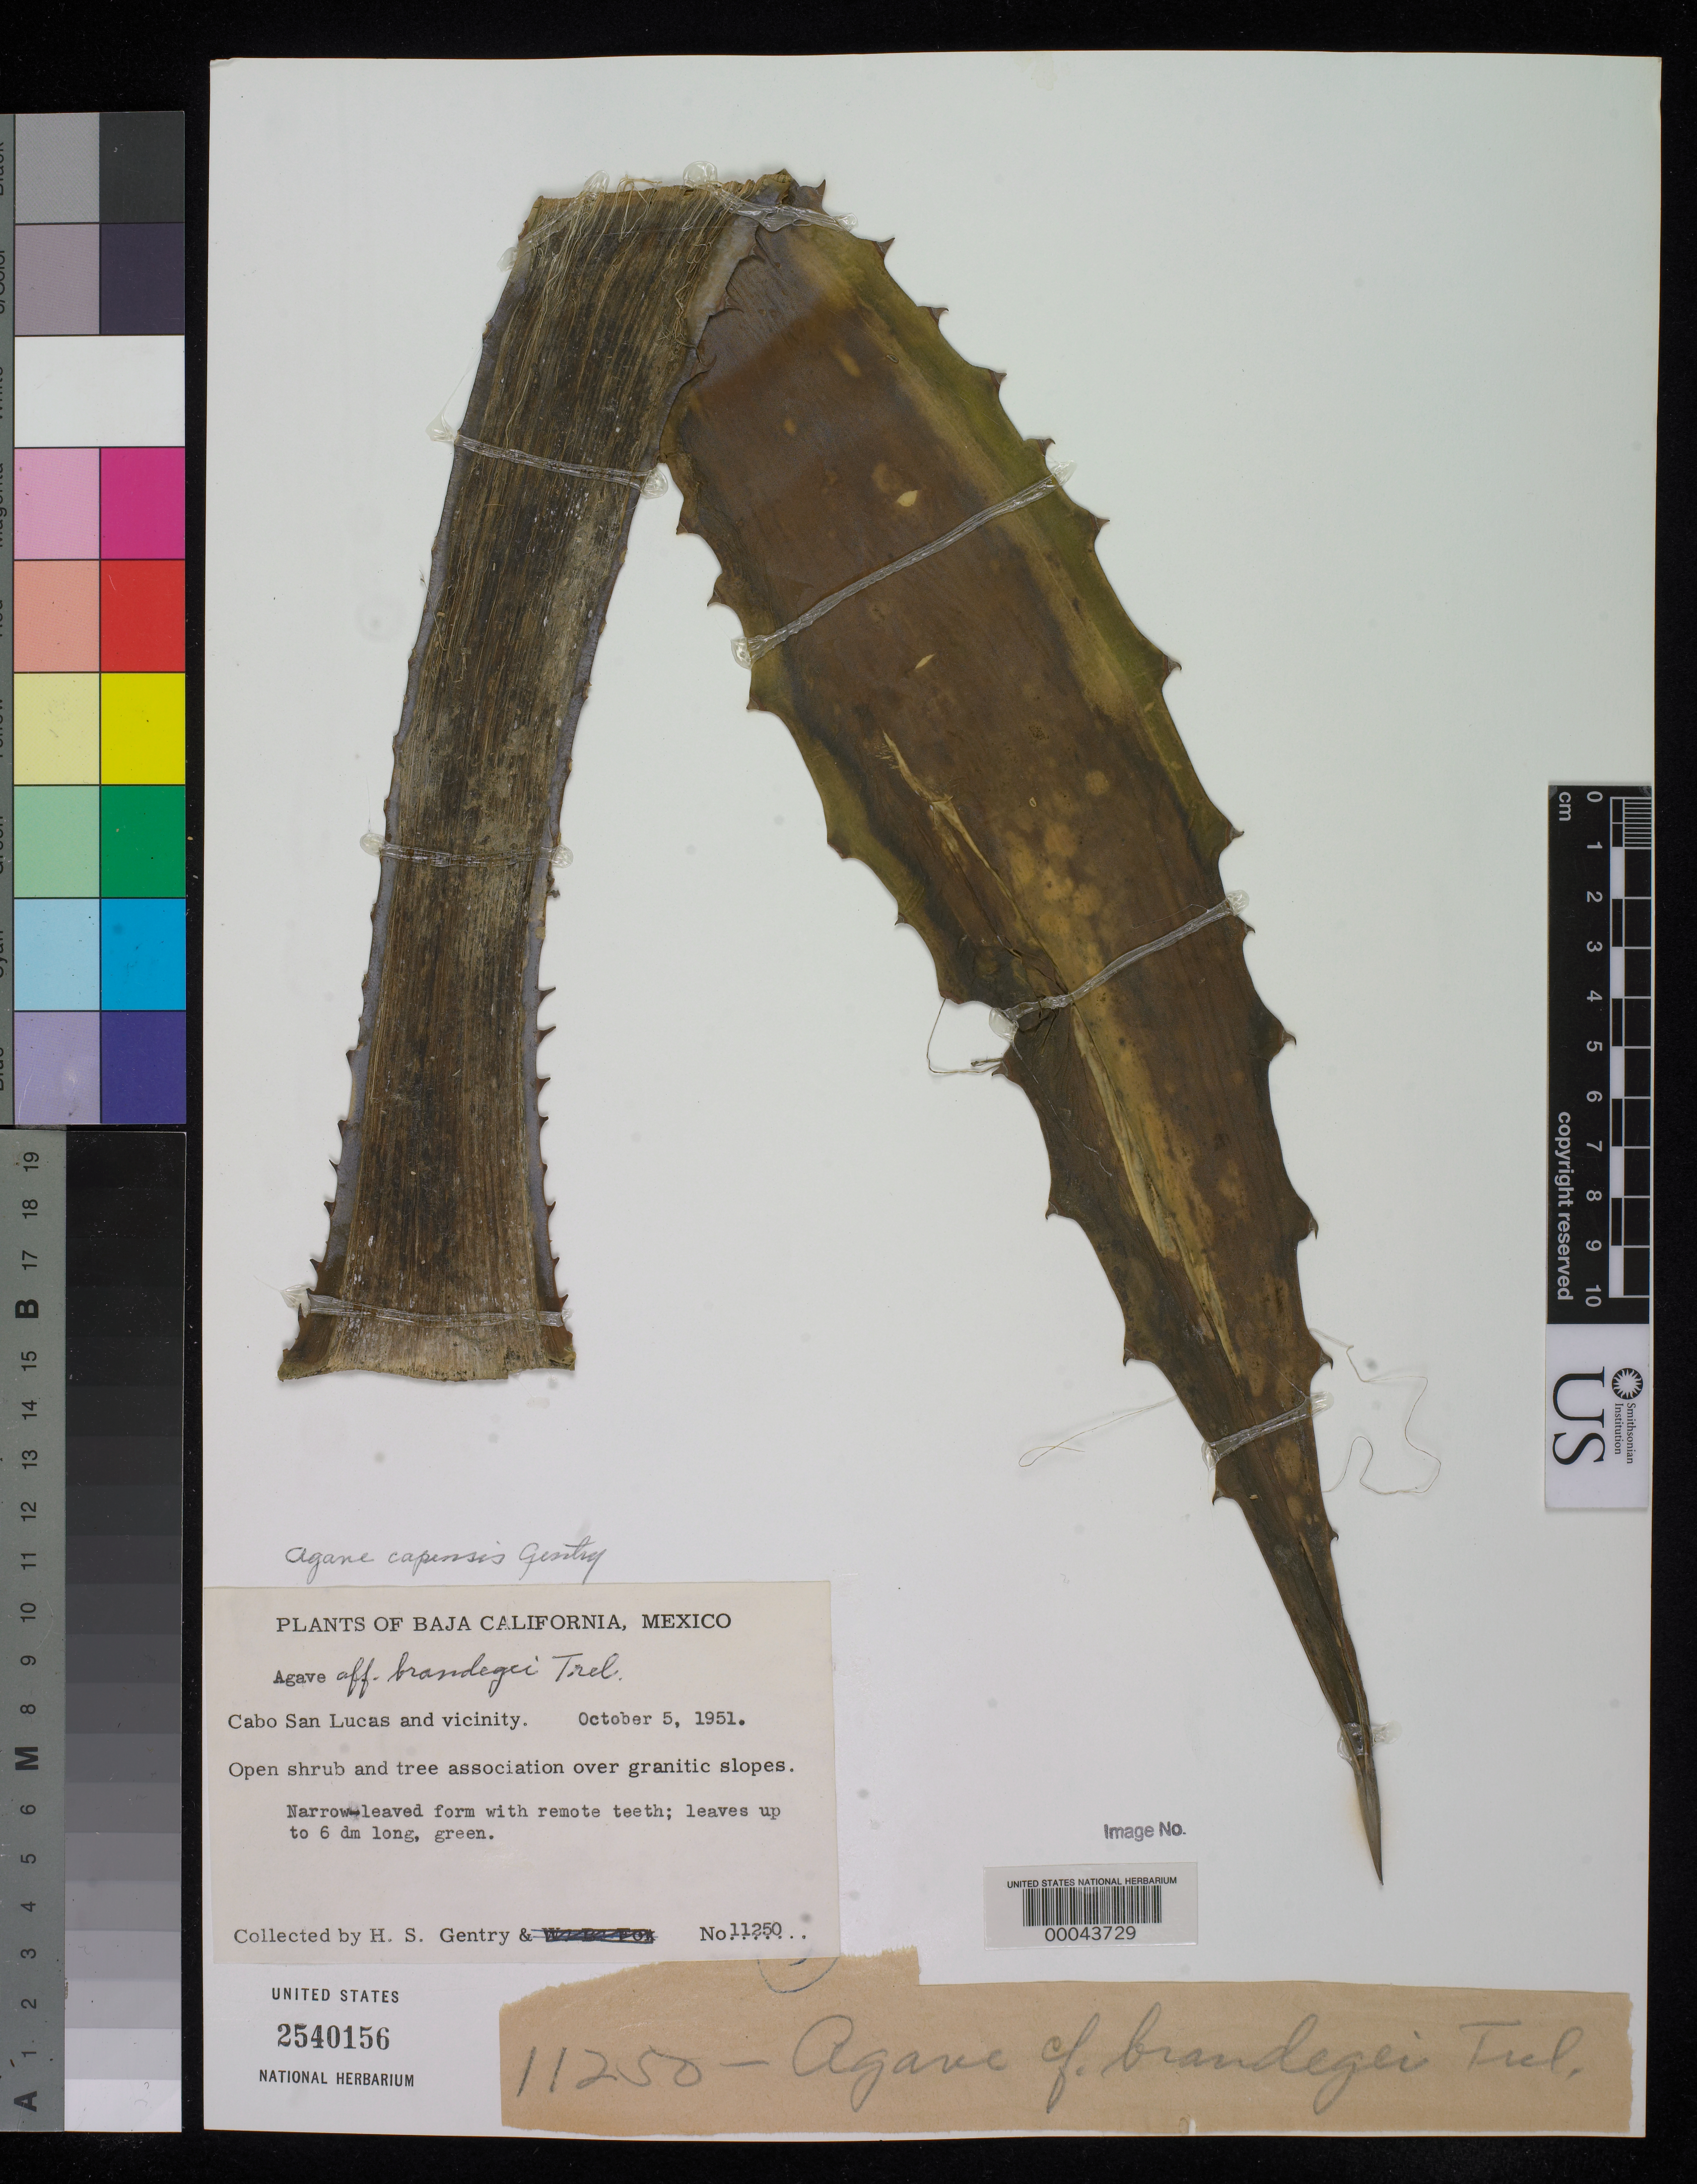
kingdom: Plantae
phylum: Tracheophyta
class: Liliopsida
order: Asparagales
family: Asparagaceae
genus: Agave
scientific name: Agave capensis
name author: Gentry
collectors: H. S. Gentry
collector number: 11250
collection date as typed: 05 Oct 1951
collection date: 1951-10-05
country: Mexico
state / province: Baja California Sur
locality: Cabo San Lucas and vicinity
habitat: Open shrub and tree association over granitic slopes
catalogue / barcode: US 2540156